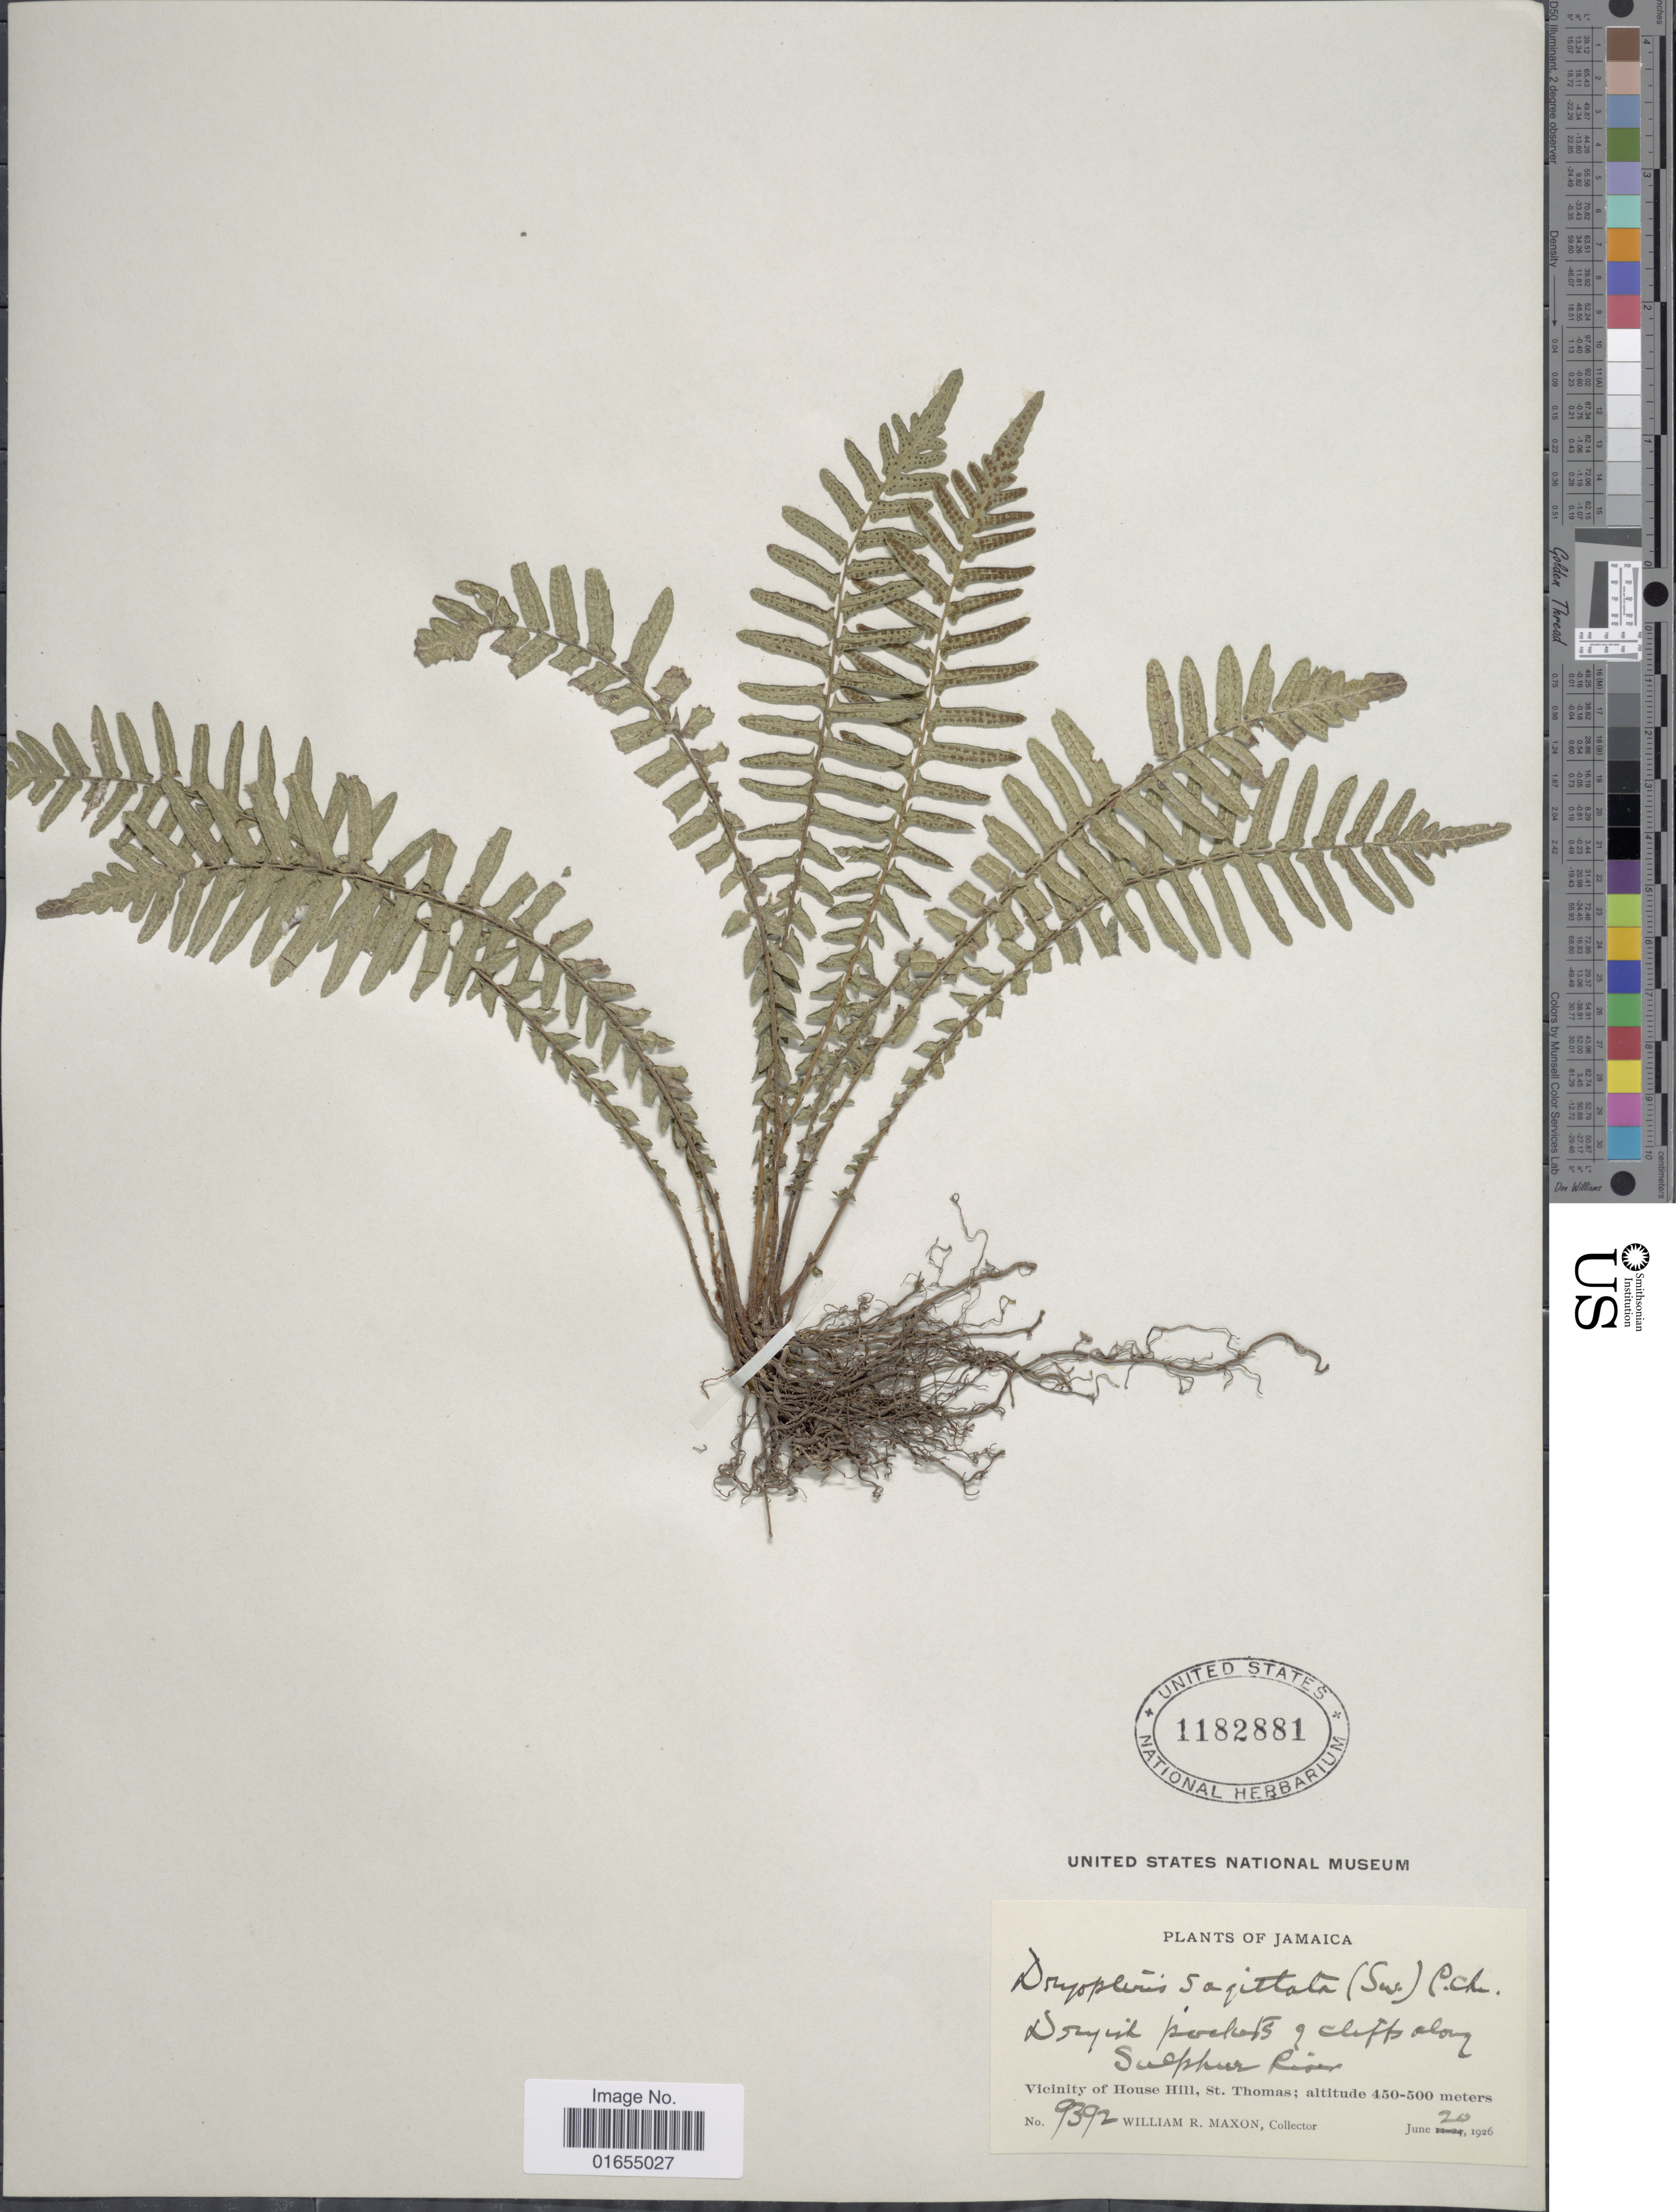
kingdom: Plantae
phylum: Tracheophyta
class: Polypodiopsida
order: Polypodiales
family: Thelypteridaceae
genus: Goniopteris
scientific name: Goniopteris sagittata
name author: (Sw.) Pic. Serm.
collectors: W. R. Maxon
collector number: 9392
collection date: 1926-06-20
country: Barbados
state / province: Saint Thomas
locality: Dryish pockets of cliffs along Sulphur River, vicinity of House Hill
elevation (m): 400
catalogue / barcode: US 1182881